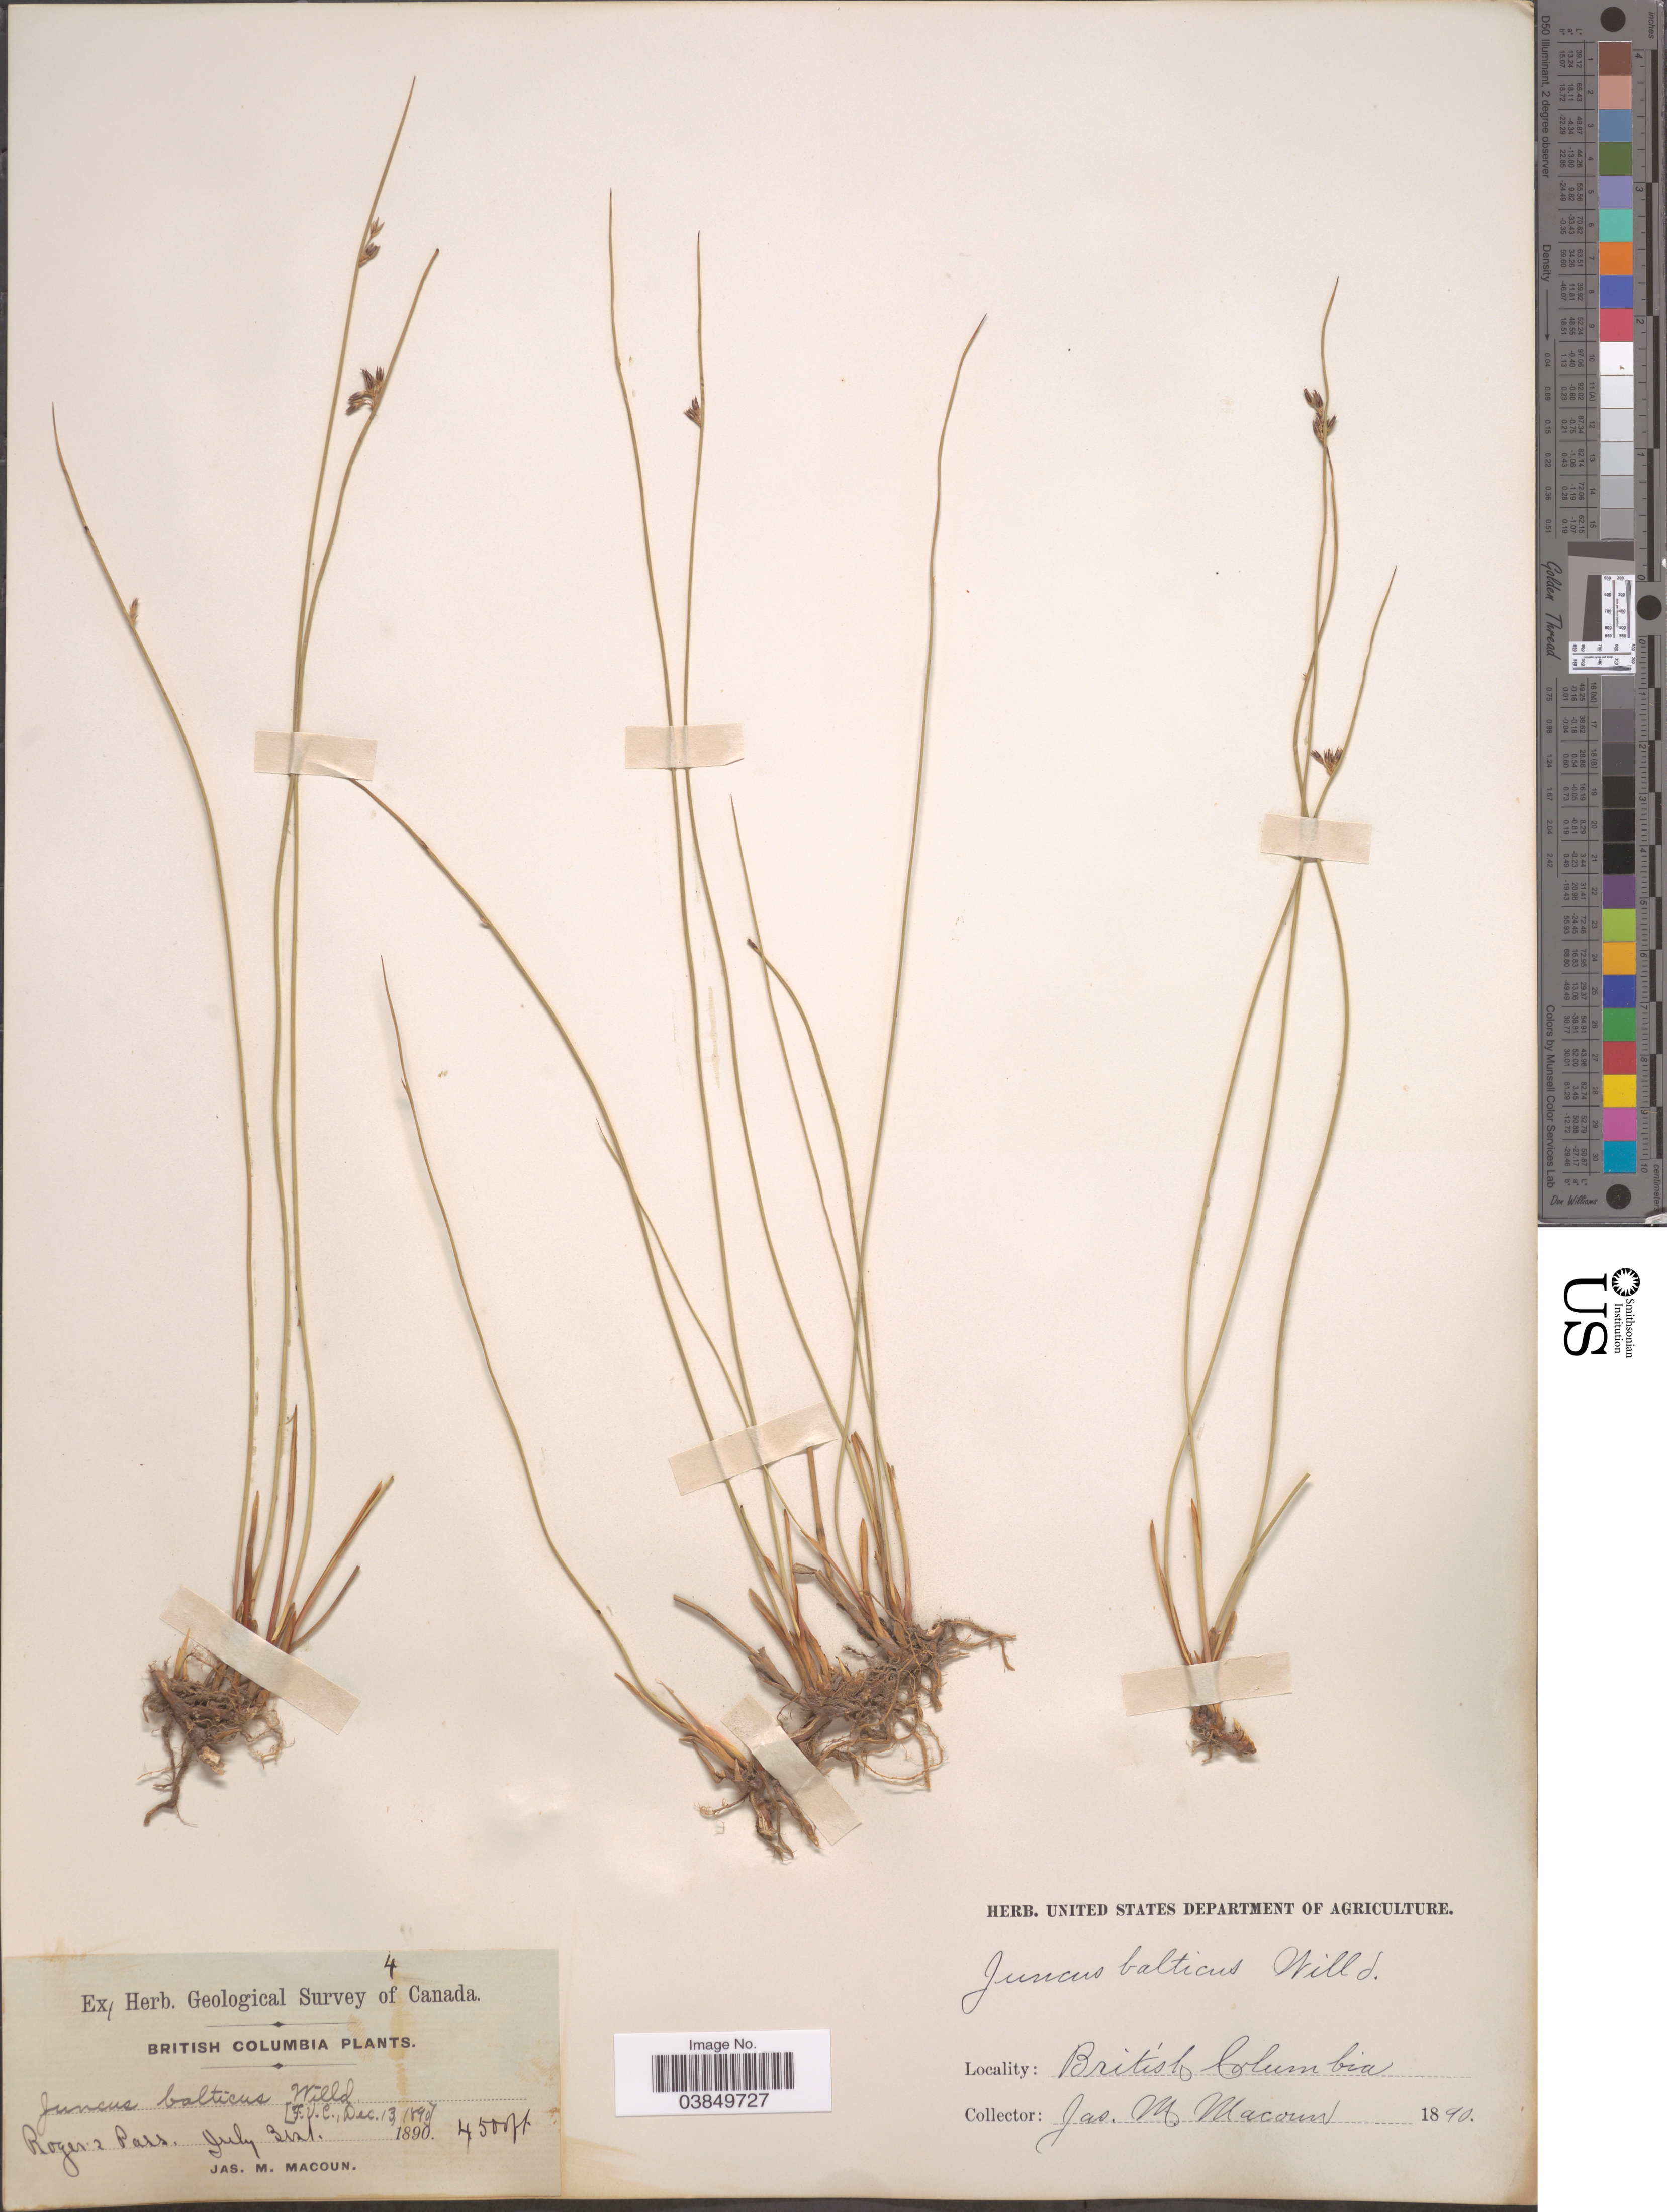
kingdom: Plantae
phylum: Tracheophyta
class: Liliopsida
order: Poales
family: Juncaceae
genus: Juncus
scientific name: Juncus balticus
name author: Willd.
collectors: J. M. Macoun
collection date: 1890-07-03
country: Canada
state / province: British Columbia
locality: Roger's pass.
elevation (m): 1372